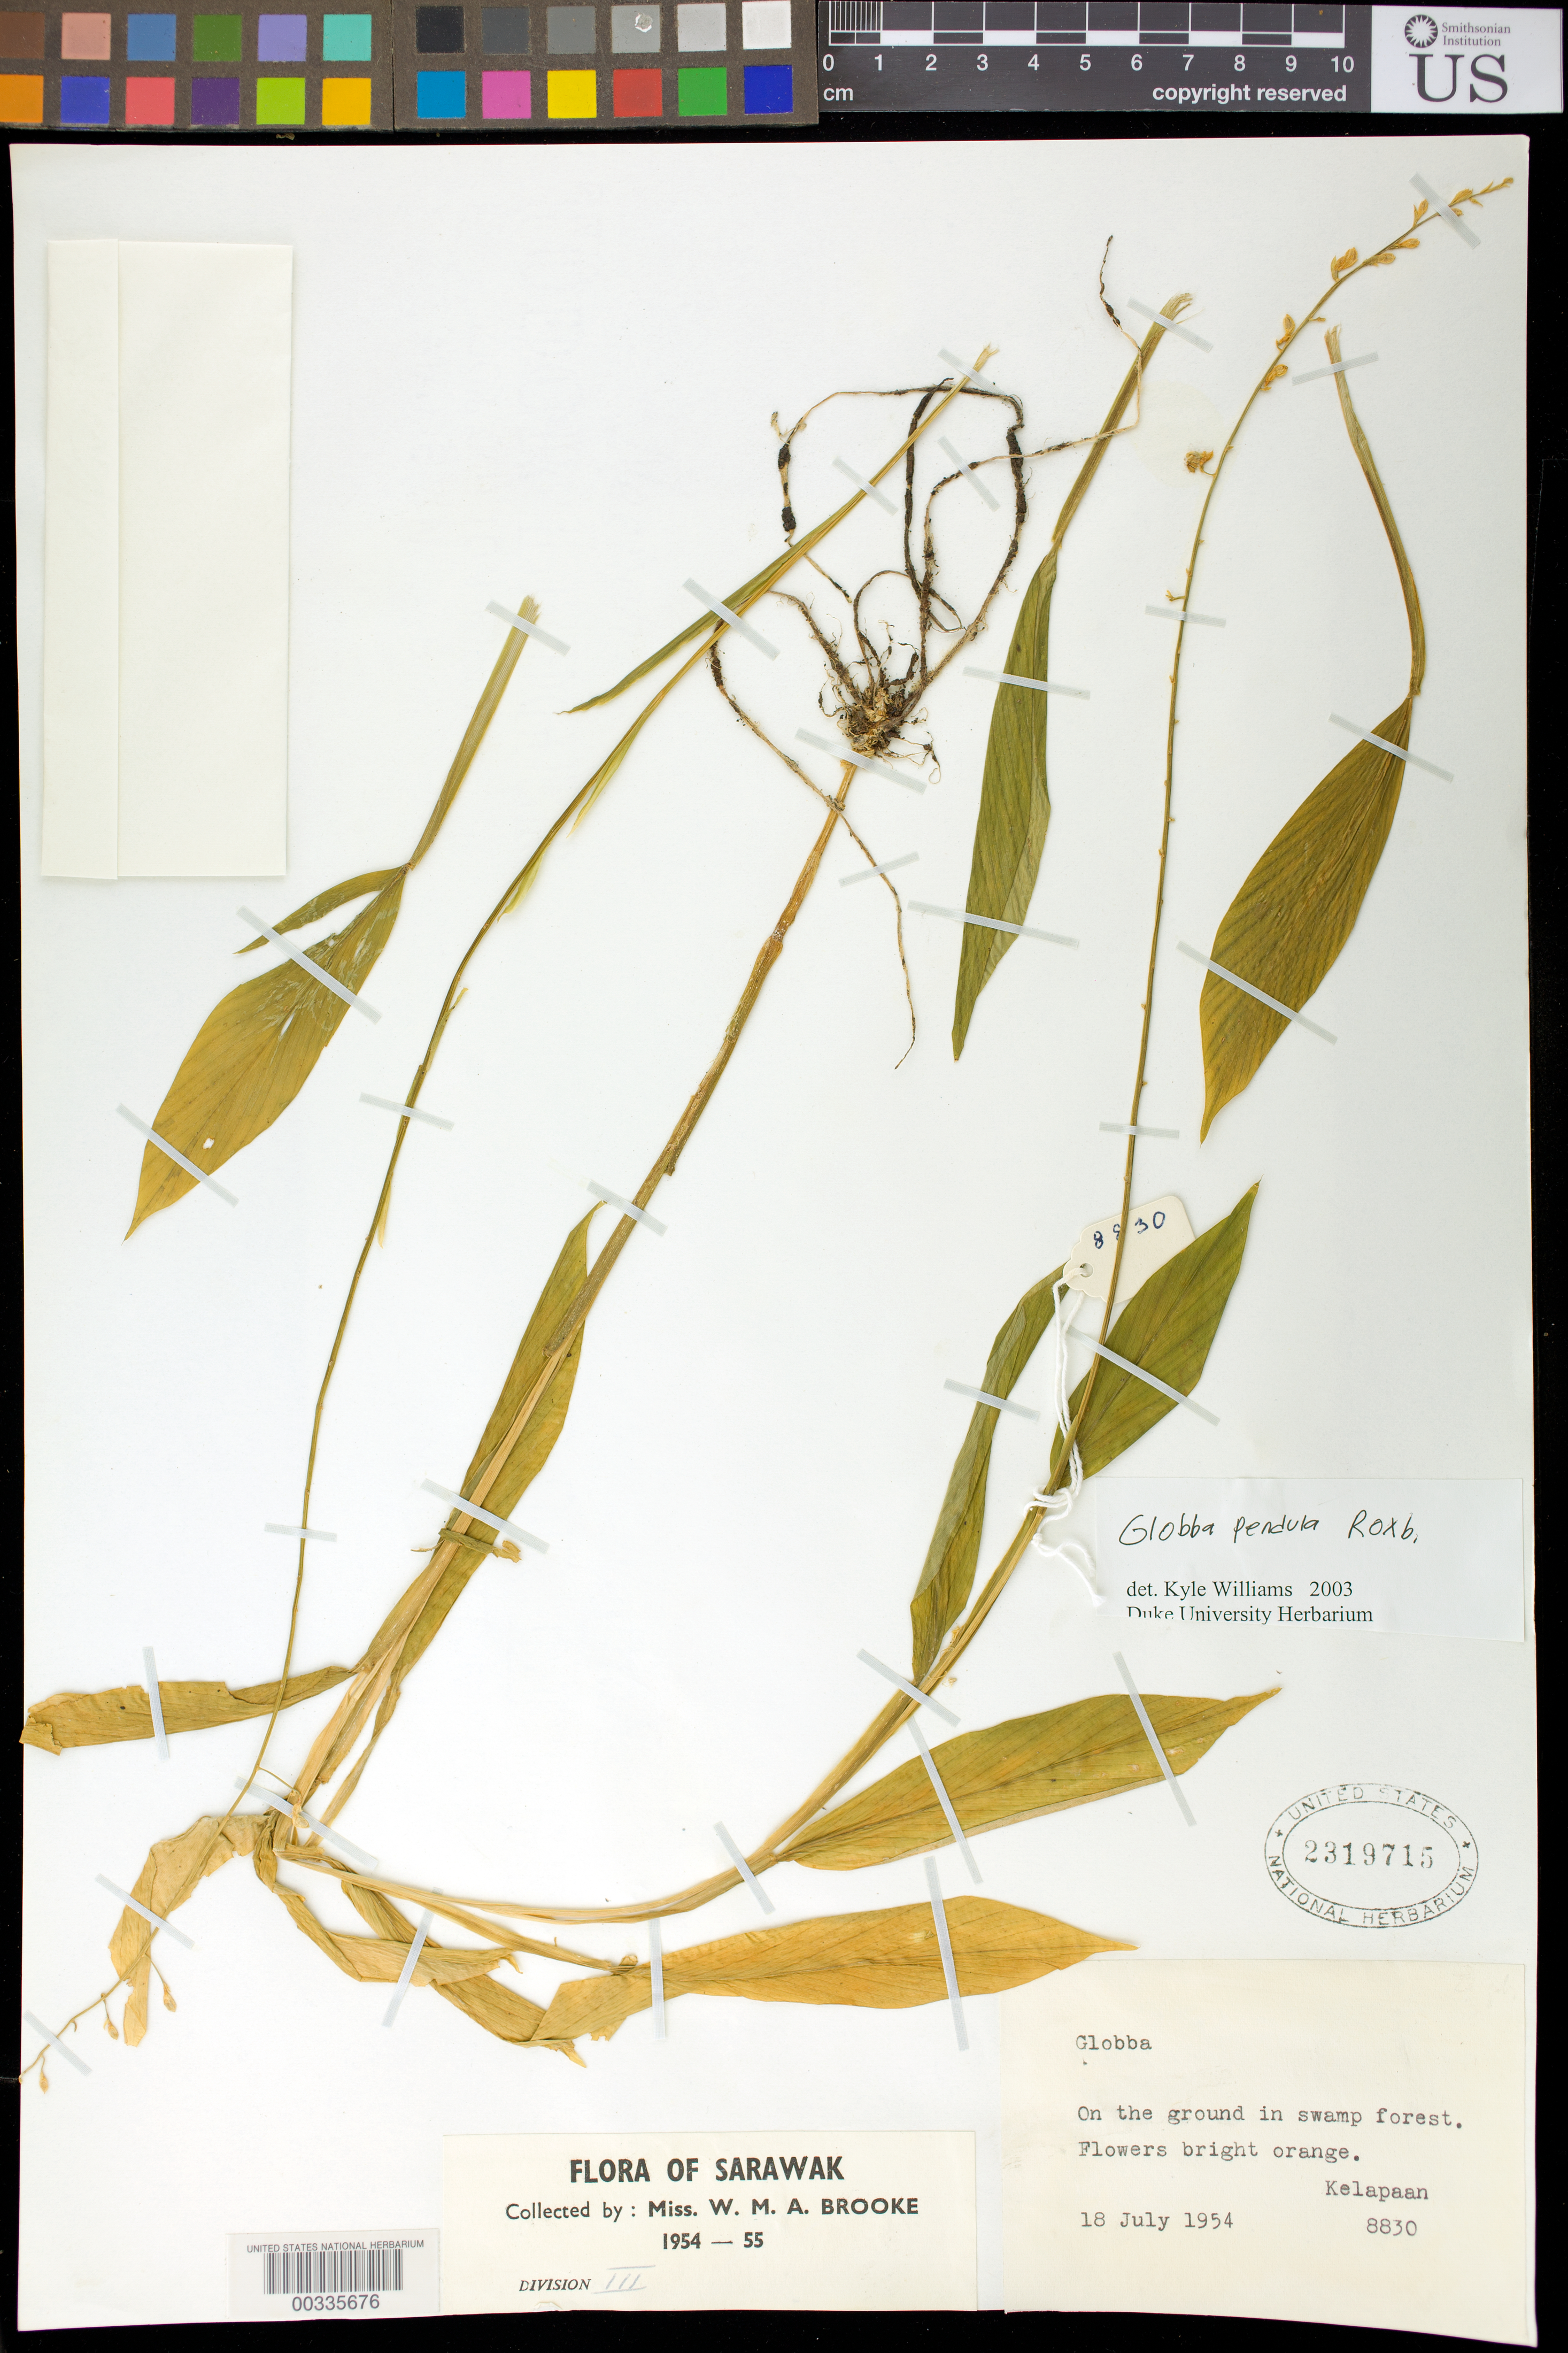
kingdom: Plantae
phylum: Tracheophyta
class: Liliopsida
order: Zingiberales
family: Zingiberaceae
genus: Globba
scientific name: Globba pendula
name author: Roxb.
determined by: Williams, K. J.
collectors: W. Brooke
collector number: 8830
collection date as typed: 18 Jul 1954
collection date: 1954-07-18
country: Malaysia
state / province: Sarawak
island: Borneo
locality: Kelapaan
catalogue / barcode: US 2319715